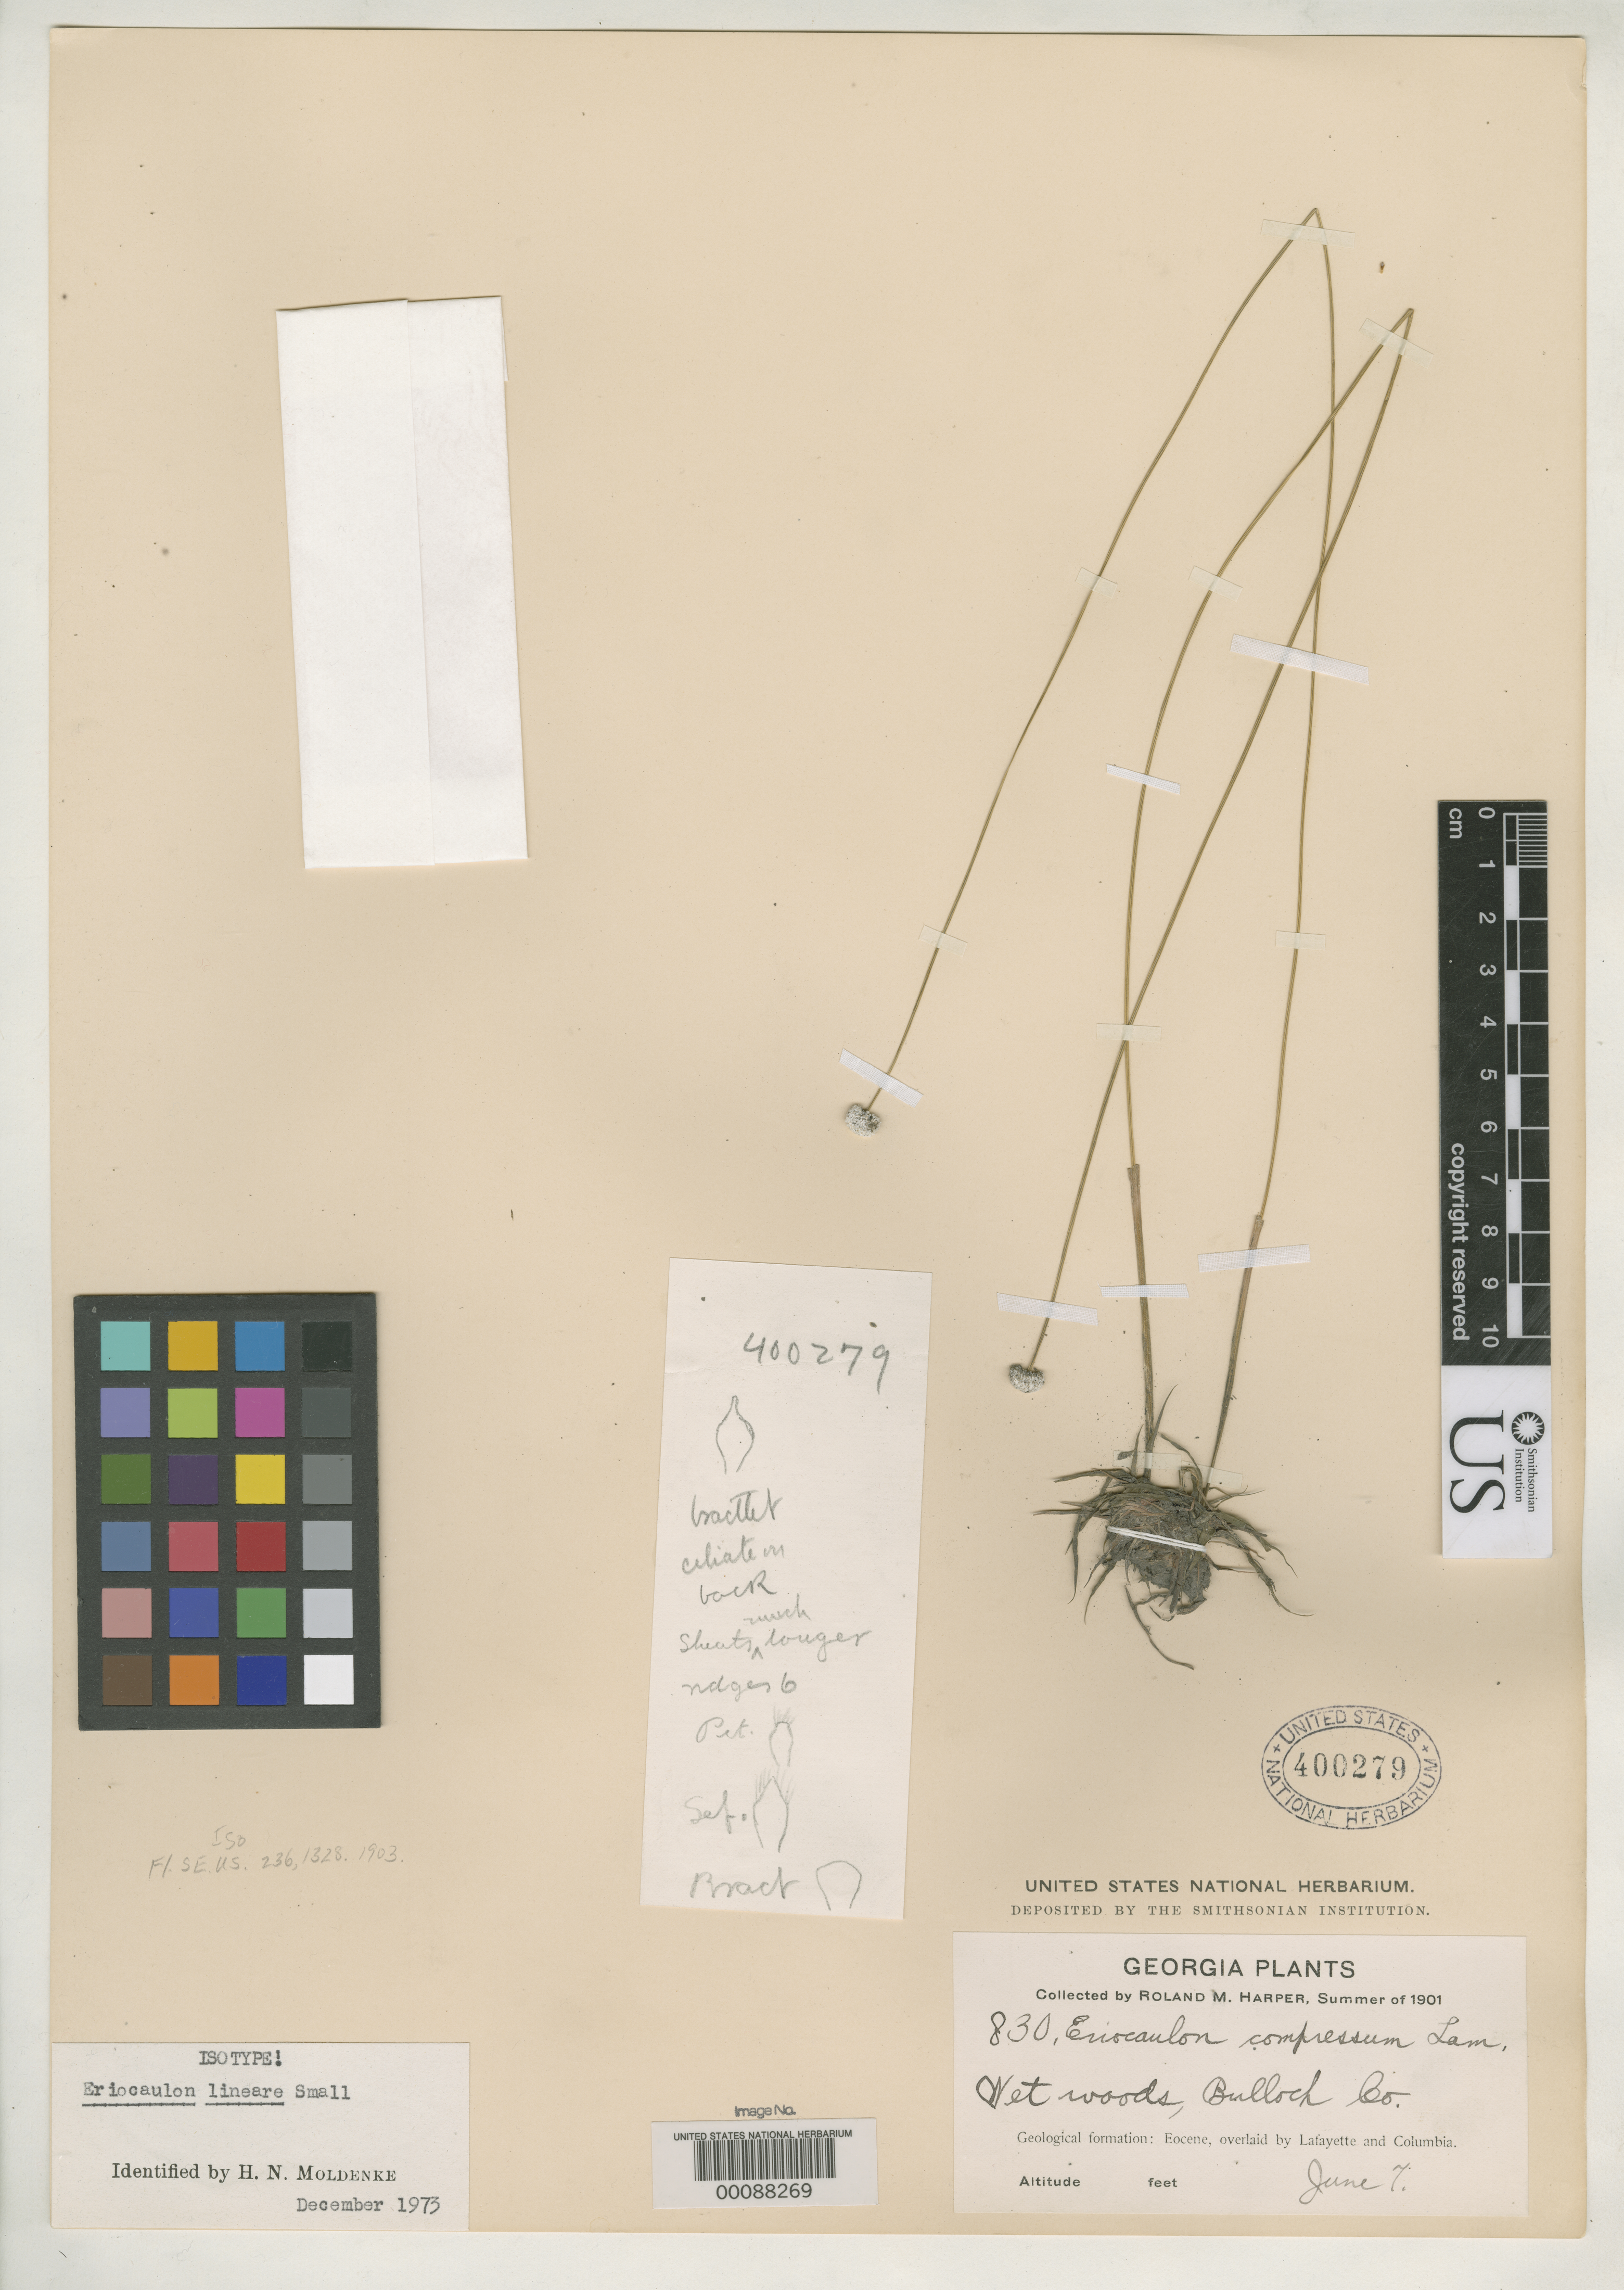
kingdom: Plantae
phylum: Tracheophyta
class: Liliopsida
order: Poales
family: Eriocaulaceae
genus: Eriocaulon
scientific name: Eriocaulon lineare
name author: Small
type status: Isotype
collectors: R. M. Harper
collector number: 830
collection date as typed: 07 Jun 1901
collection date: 1901-06-07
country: United States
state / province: Georgia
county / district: Bulloch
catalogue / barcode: US 400279